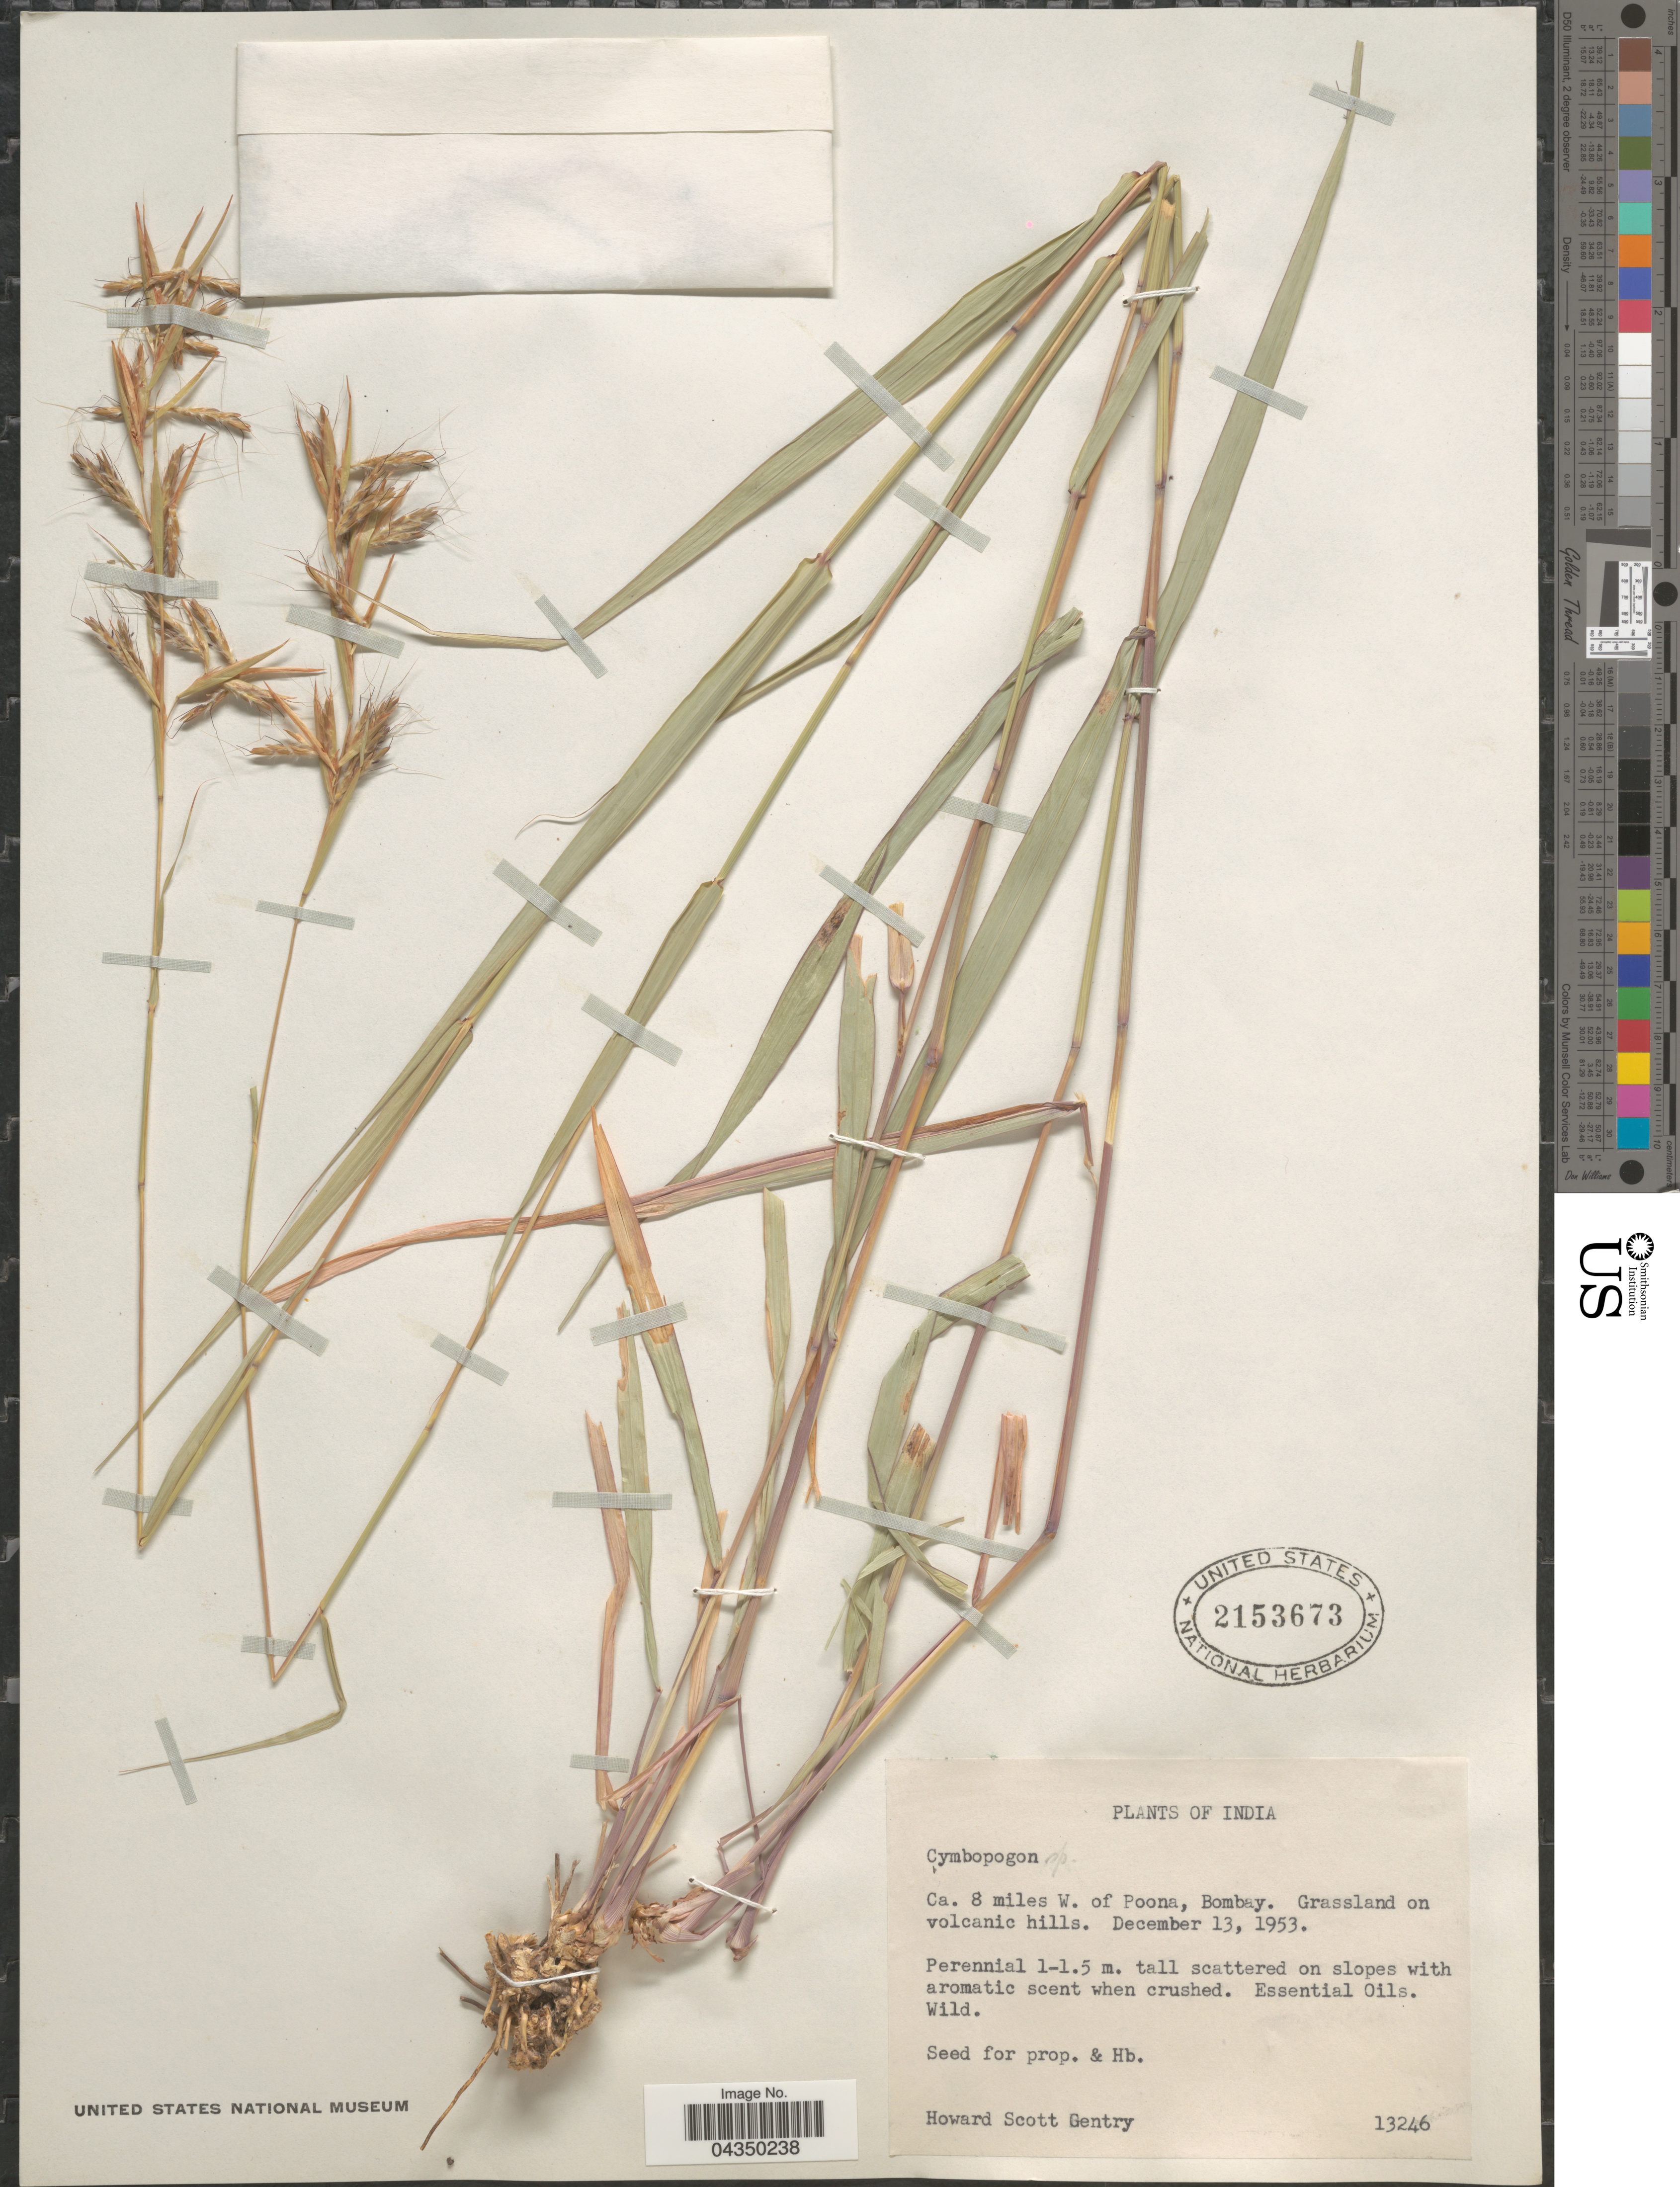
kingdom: Plantae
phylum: Tracheophyta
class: Liliopsida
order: Poales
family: Poaceae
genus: Cymbopogon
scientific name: Cymbopogon sp.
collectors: H. S. Gentry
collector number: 13246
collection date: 1953-12-13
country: India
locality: Ca. 8 miles W. of Poona, Bombay. Grassland on volcanic hills.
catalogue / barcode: US 2153673